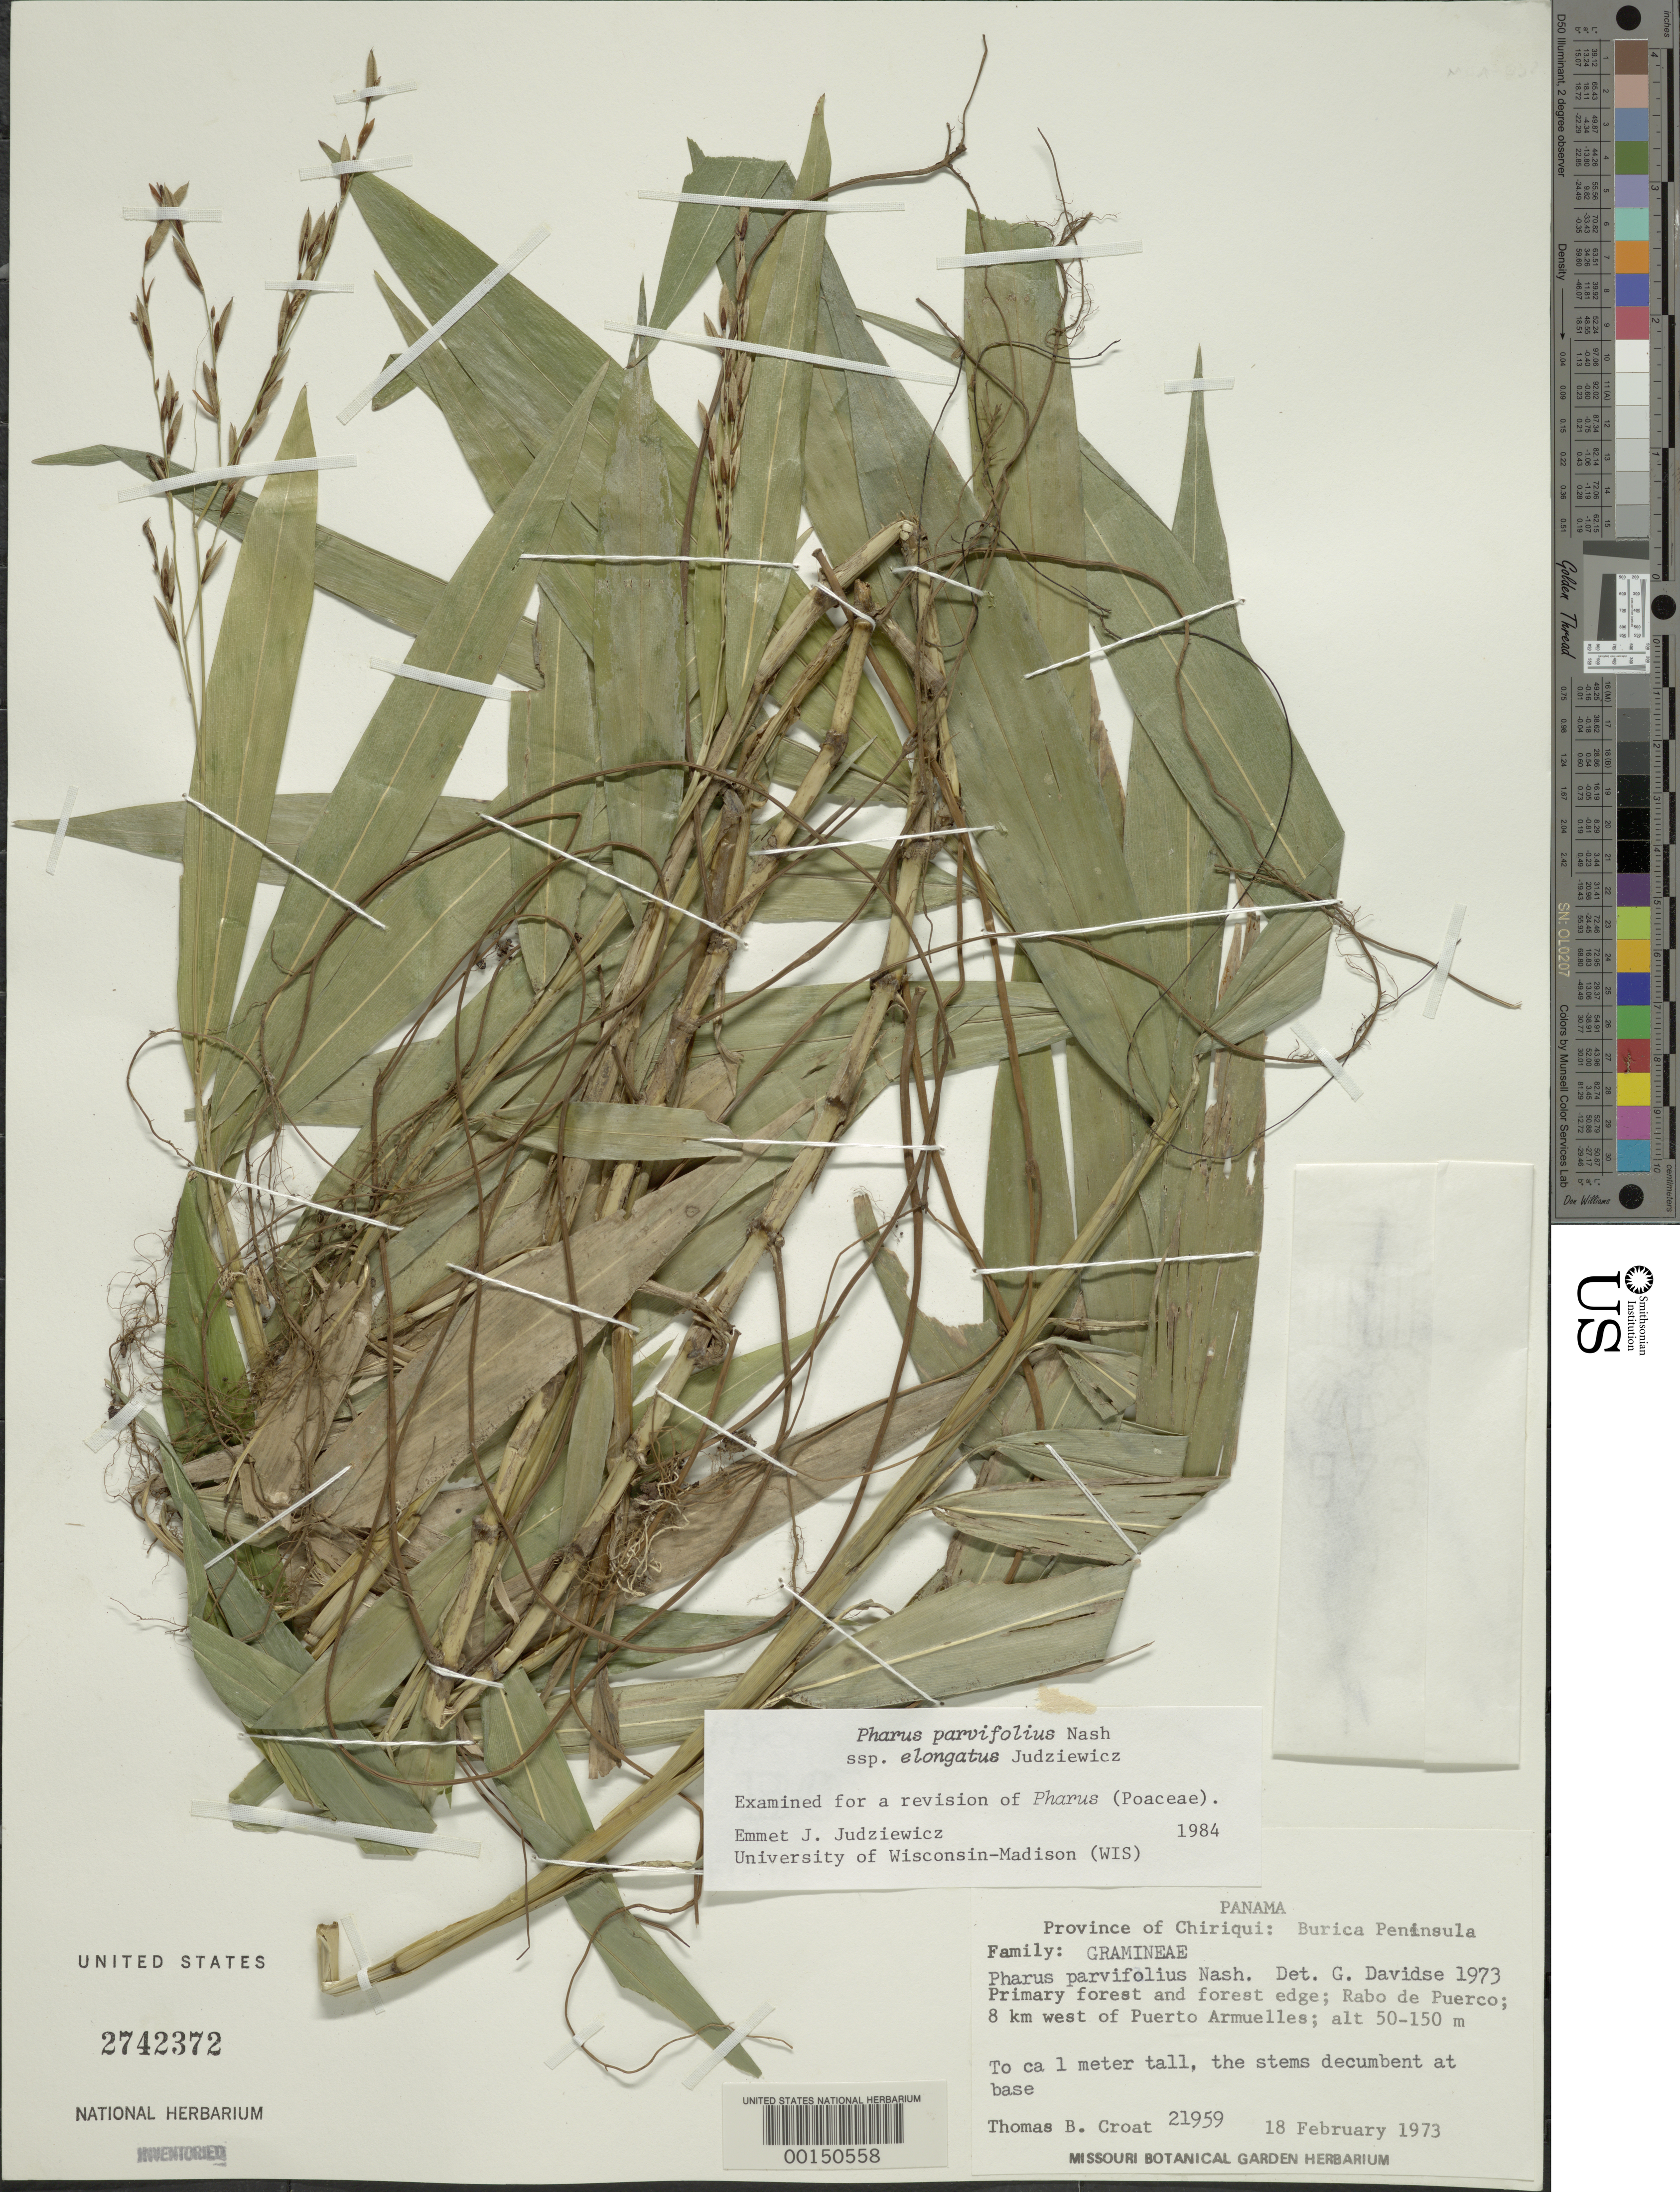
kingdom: Plantae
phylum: Tracheophyta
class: Liliopsida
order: Poales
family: Poaceae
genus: Pharus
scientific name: Pharus parvifolius subsp. elongatus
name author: Judz.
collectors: T. B. Croat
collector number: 21959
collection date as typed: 18 Feb 1973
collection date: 1973-02-18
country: Panama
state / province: Chiriquí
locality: Burica Peninsula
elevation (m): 50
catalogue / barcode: US 2742372